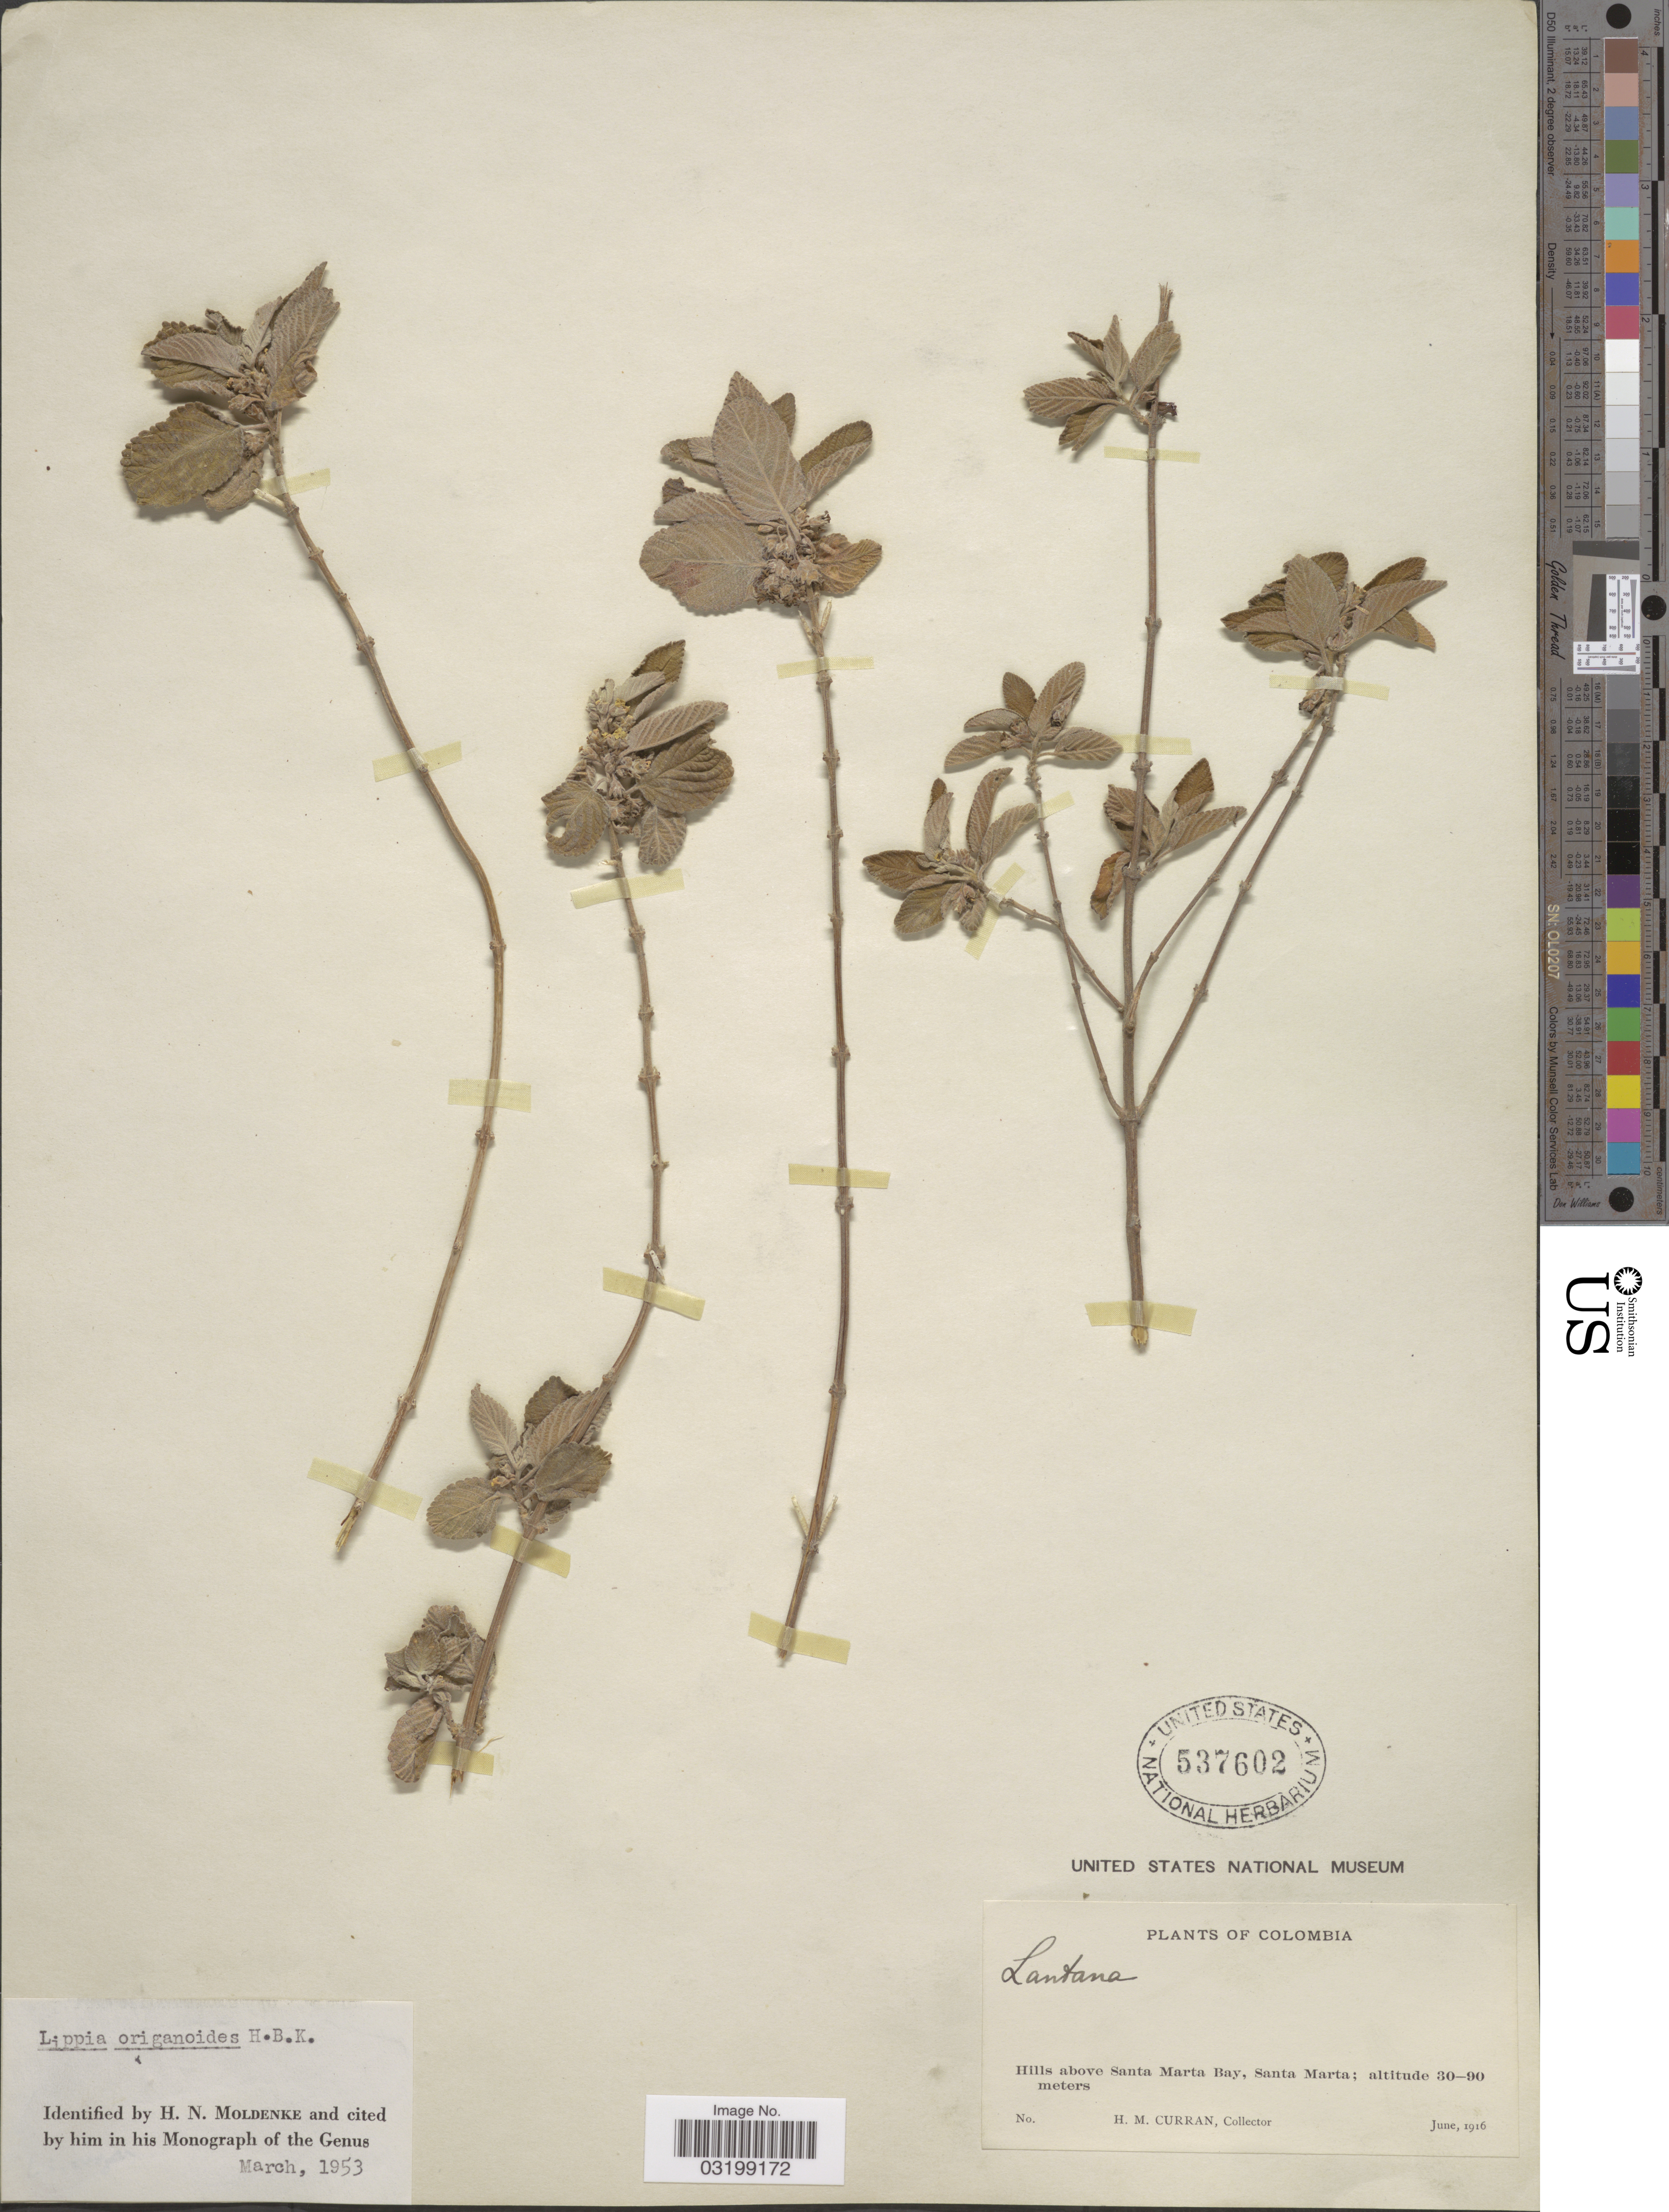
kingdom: Plantae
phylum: Tracheophyta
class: Magnoliopsida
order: Lamiales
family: Verbenaceae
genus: Lippia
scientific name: Lippia origanoides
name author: Kunth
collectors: H. M. Curran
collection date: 1916-06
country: Colombia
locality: Hills above Santa Marta Bay, Santa Marta.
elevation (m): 30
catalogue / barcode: US 537602